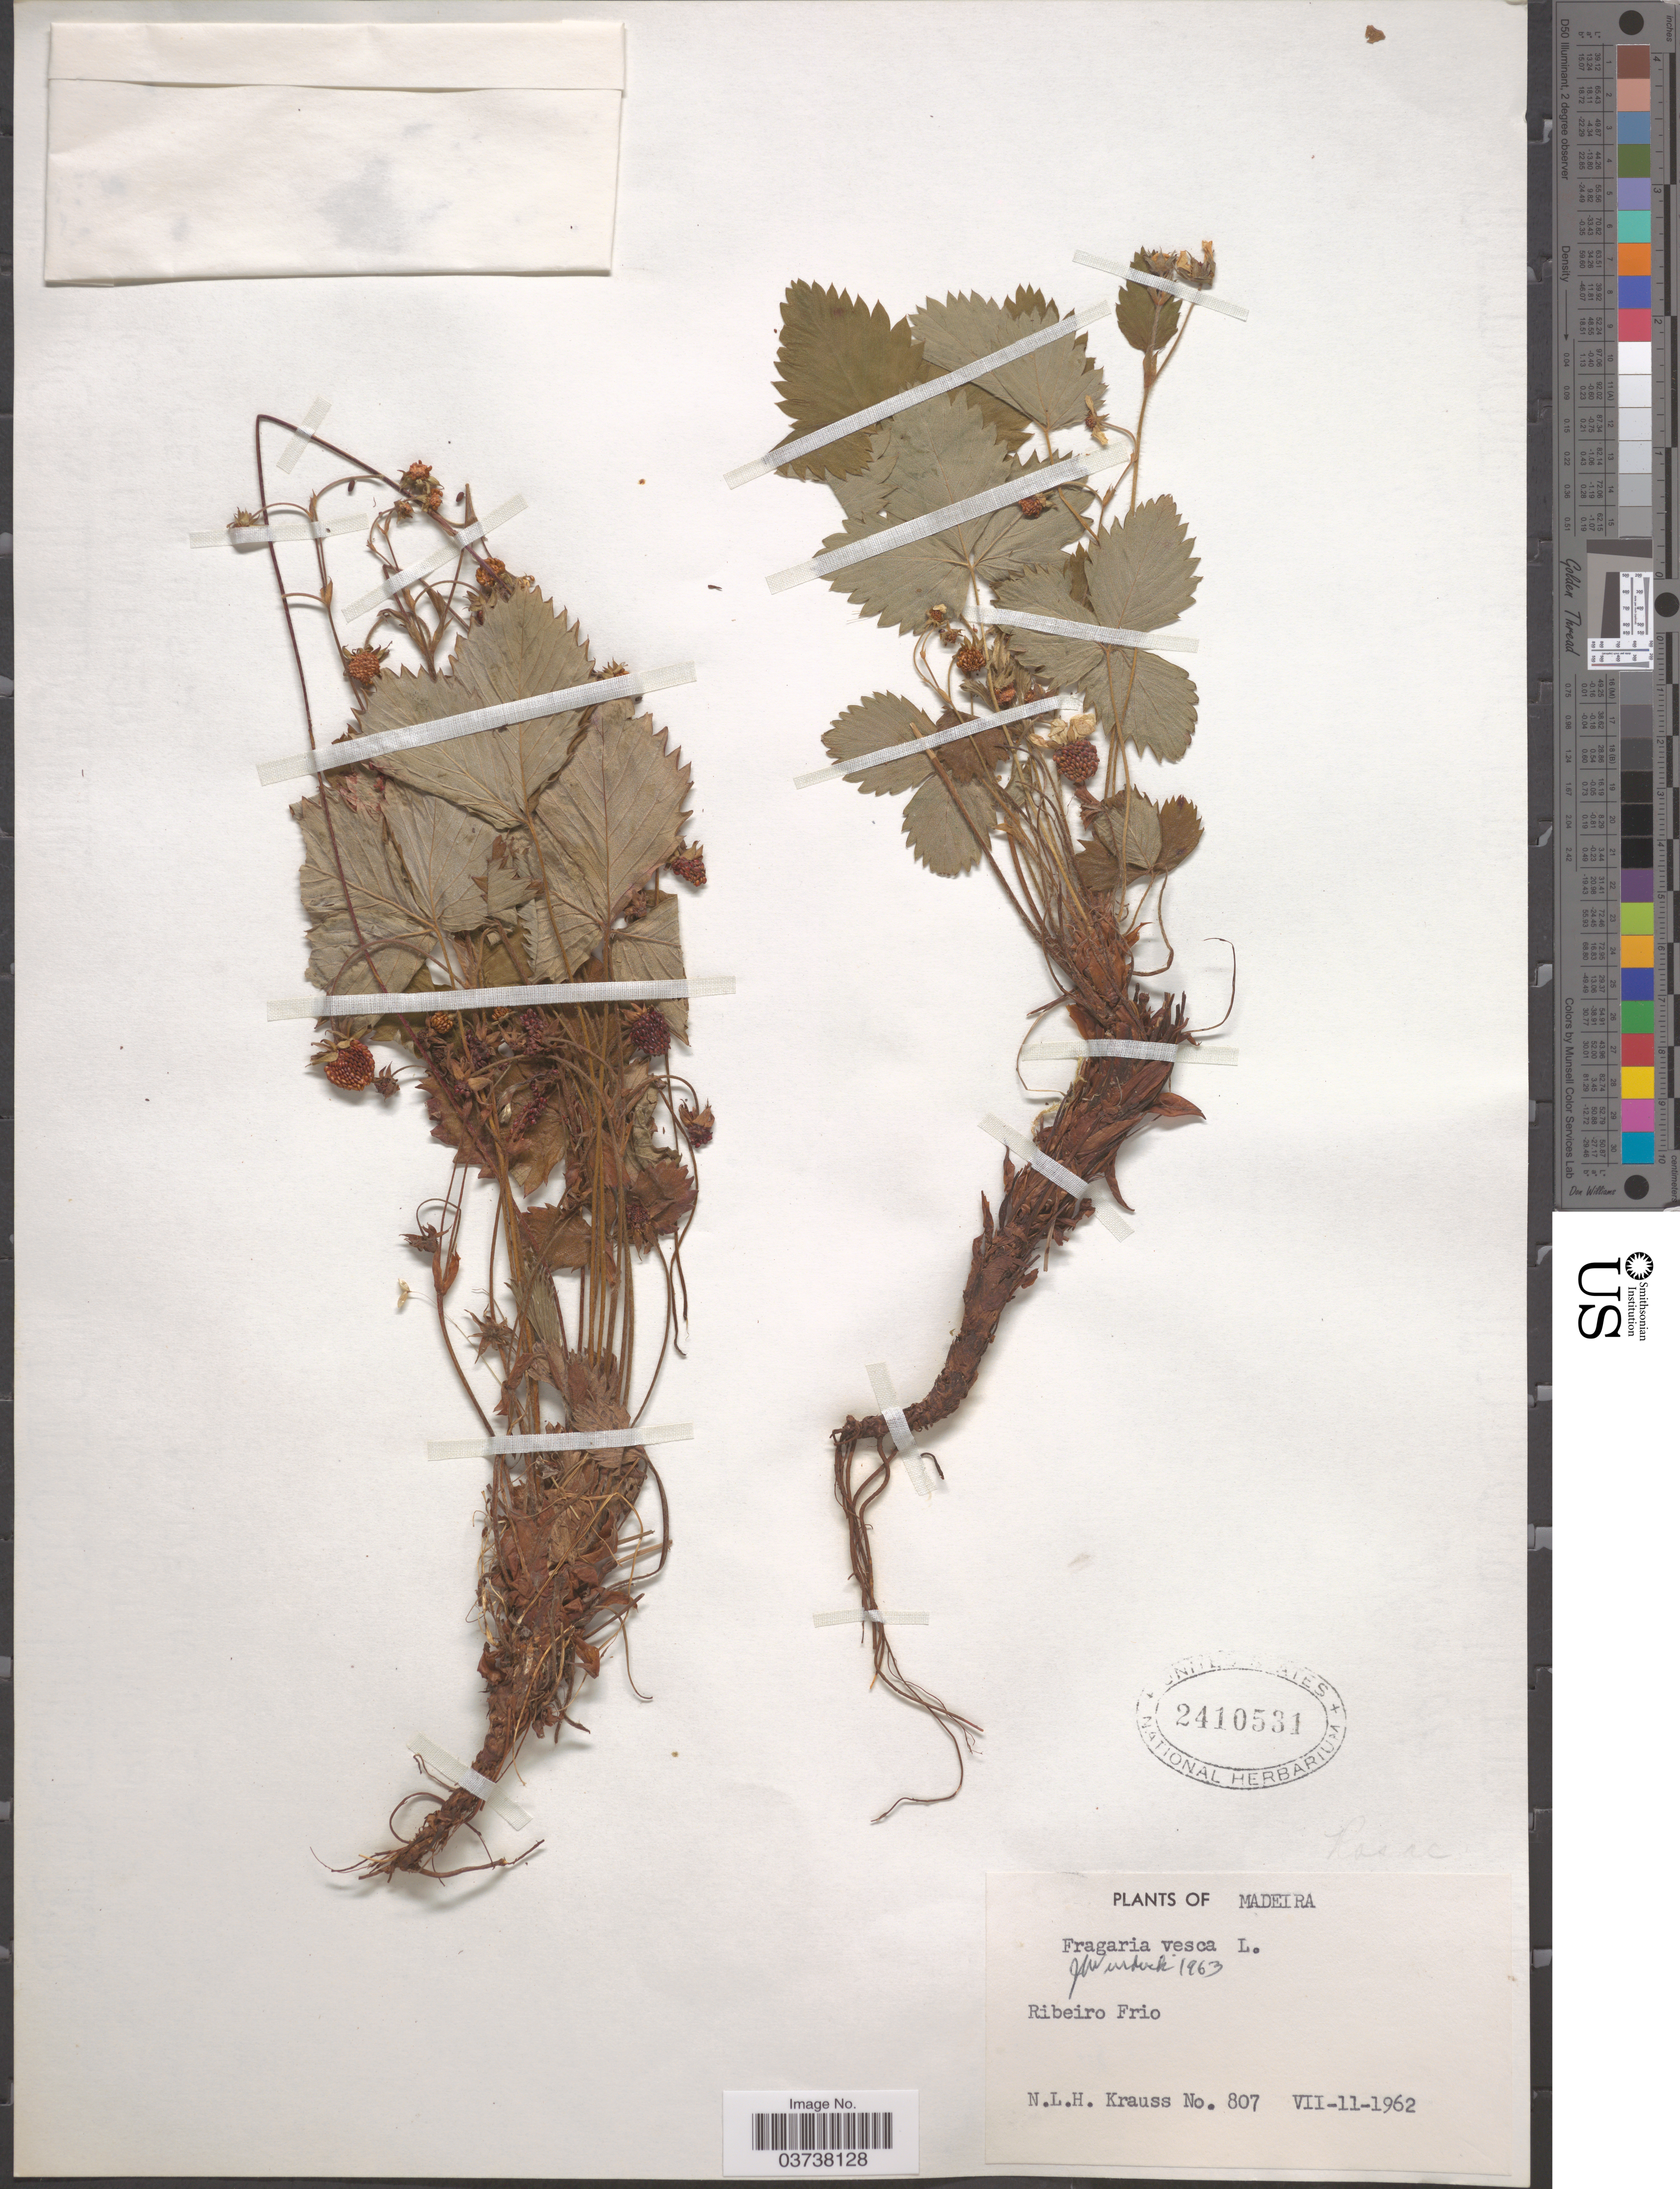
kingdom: Plantae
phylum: Tracheophyta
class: Magnoliopsida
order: Rosales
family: Rosaceae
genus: Fragaria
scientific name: Fragaria vesca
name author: L.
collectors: N. Krauss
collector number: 807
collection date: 1962-07-11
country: Portugal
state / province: Madeira (Aut. Reg.)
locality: Ribeiro Frio.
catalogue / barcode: US 2410531